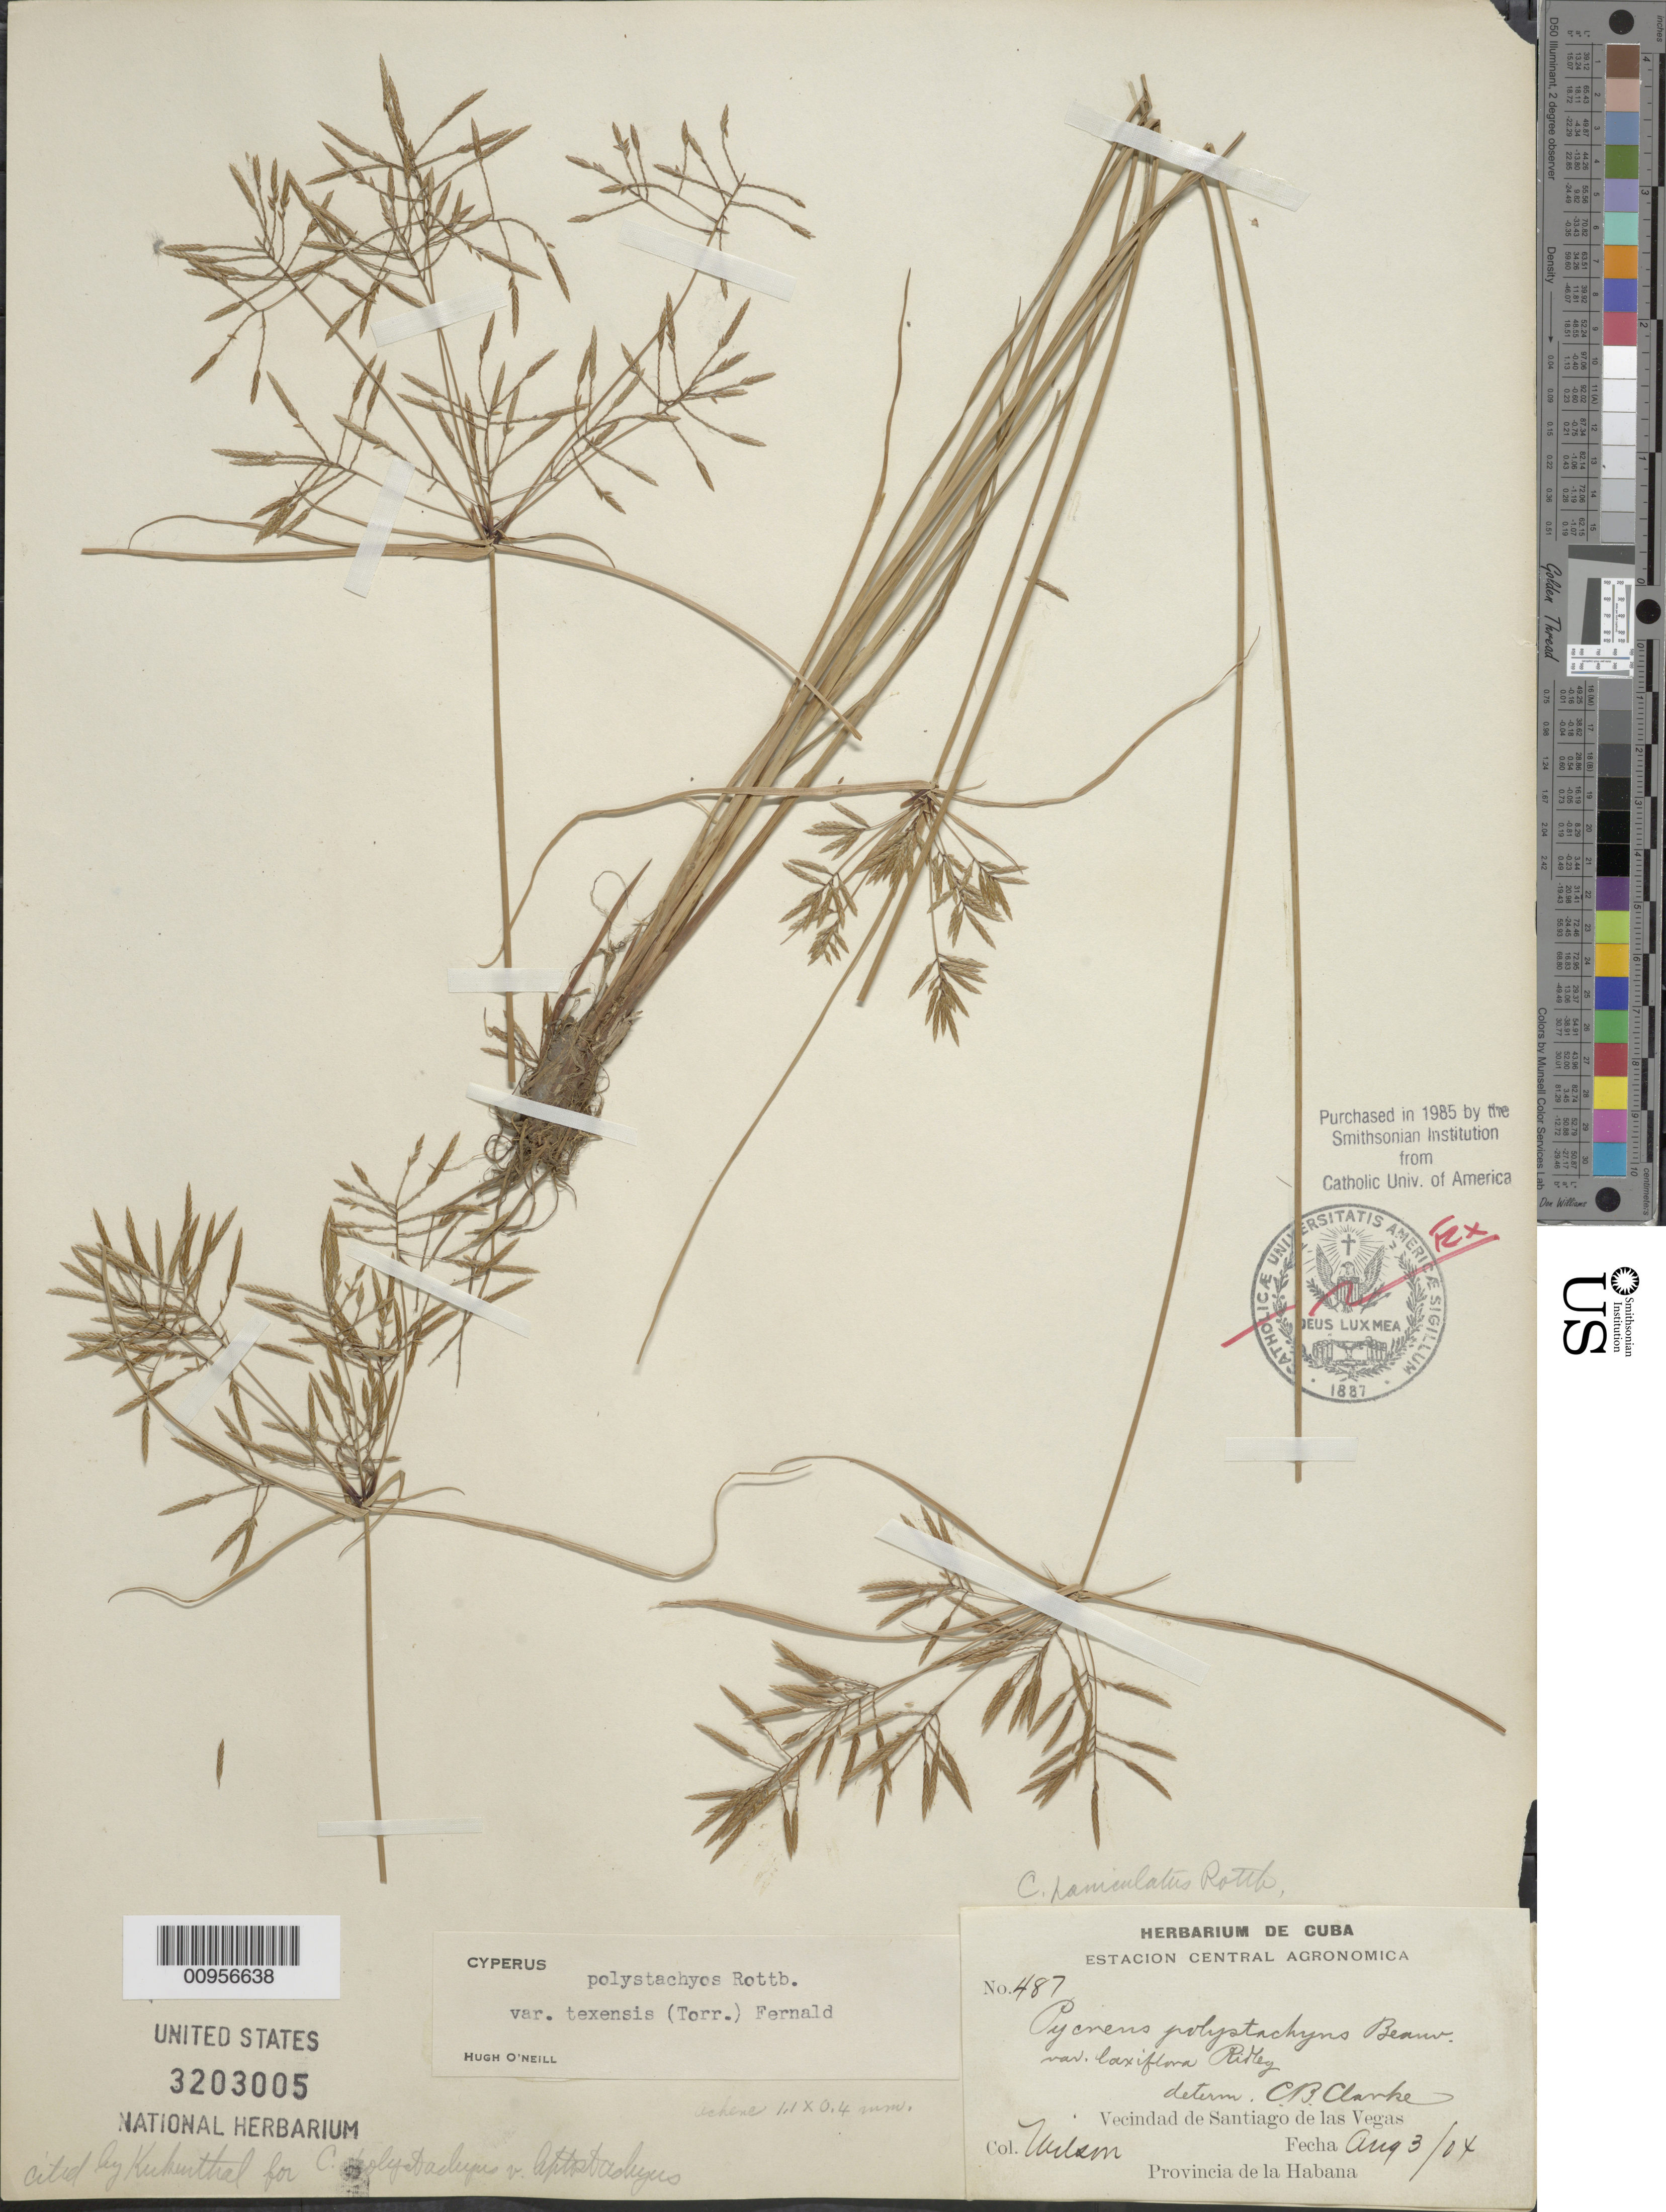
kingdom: Plantae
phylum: Tracheophyta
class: Liliopsida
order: Poales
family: Cyperaceae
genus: Cyperus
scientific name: Cyperus polystachyos var. texensis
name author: (Torr.) Fernald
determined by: Strong, M. T., (US), Smithsonian Institution - National Museum of Natural History (UNITED STATES)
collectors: -- Wilson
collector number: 487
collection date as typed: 03 Aug 1904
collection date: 1904-08-03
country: Cuba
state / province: La Habana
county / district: Municipio Boyeros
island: Cuba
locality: Santiago de las Vegas (vecindad de)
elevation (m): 97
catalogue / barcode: US 3203005